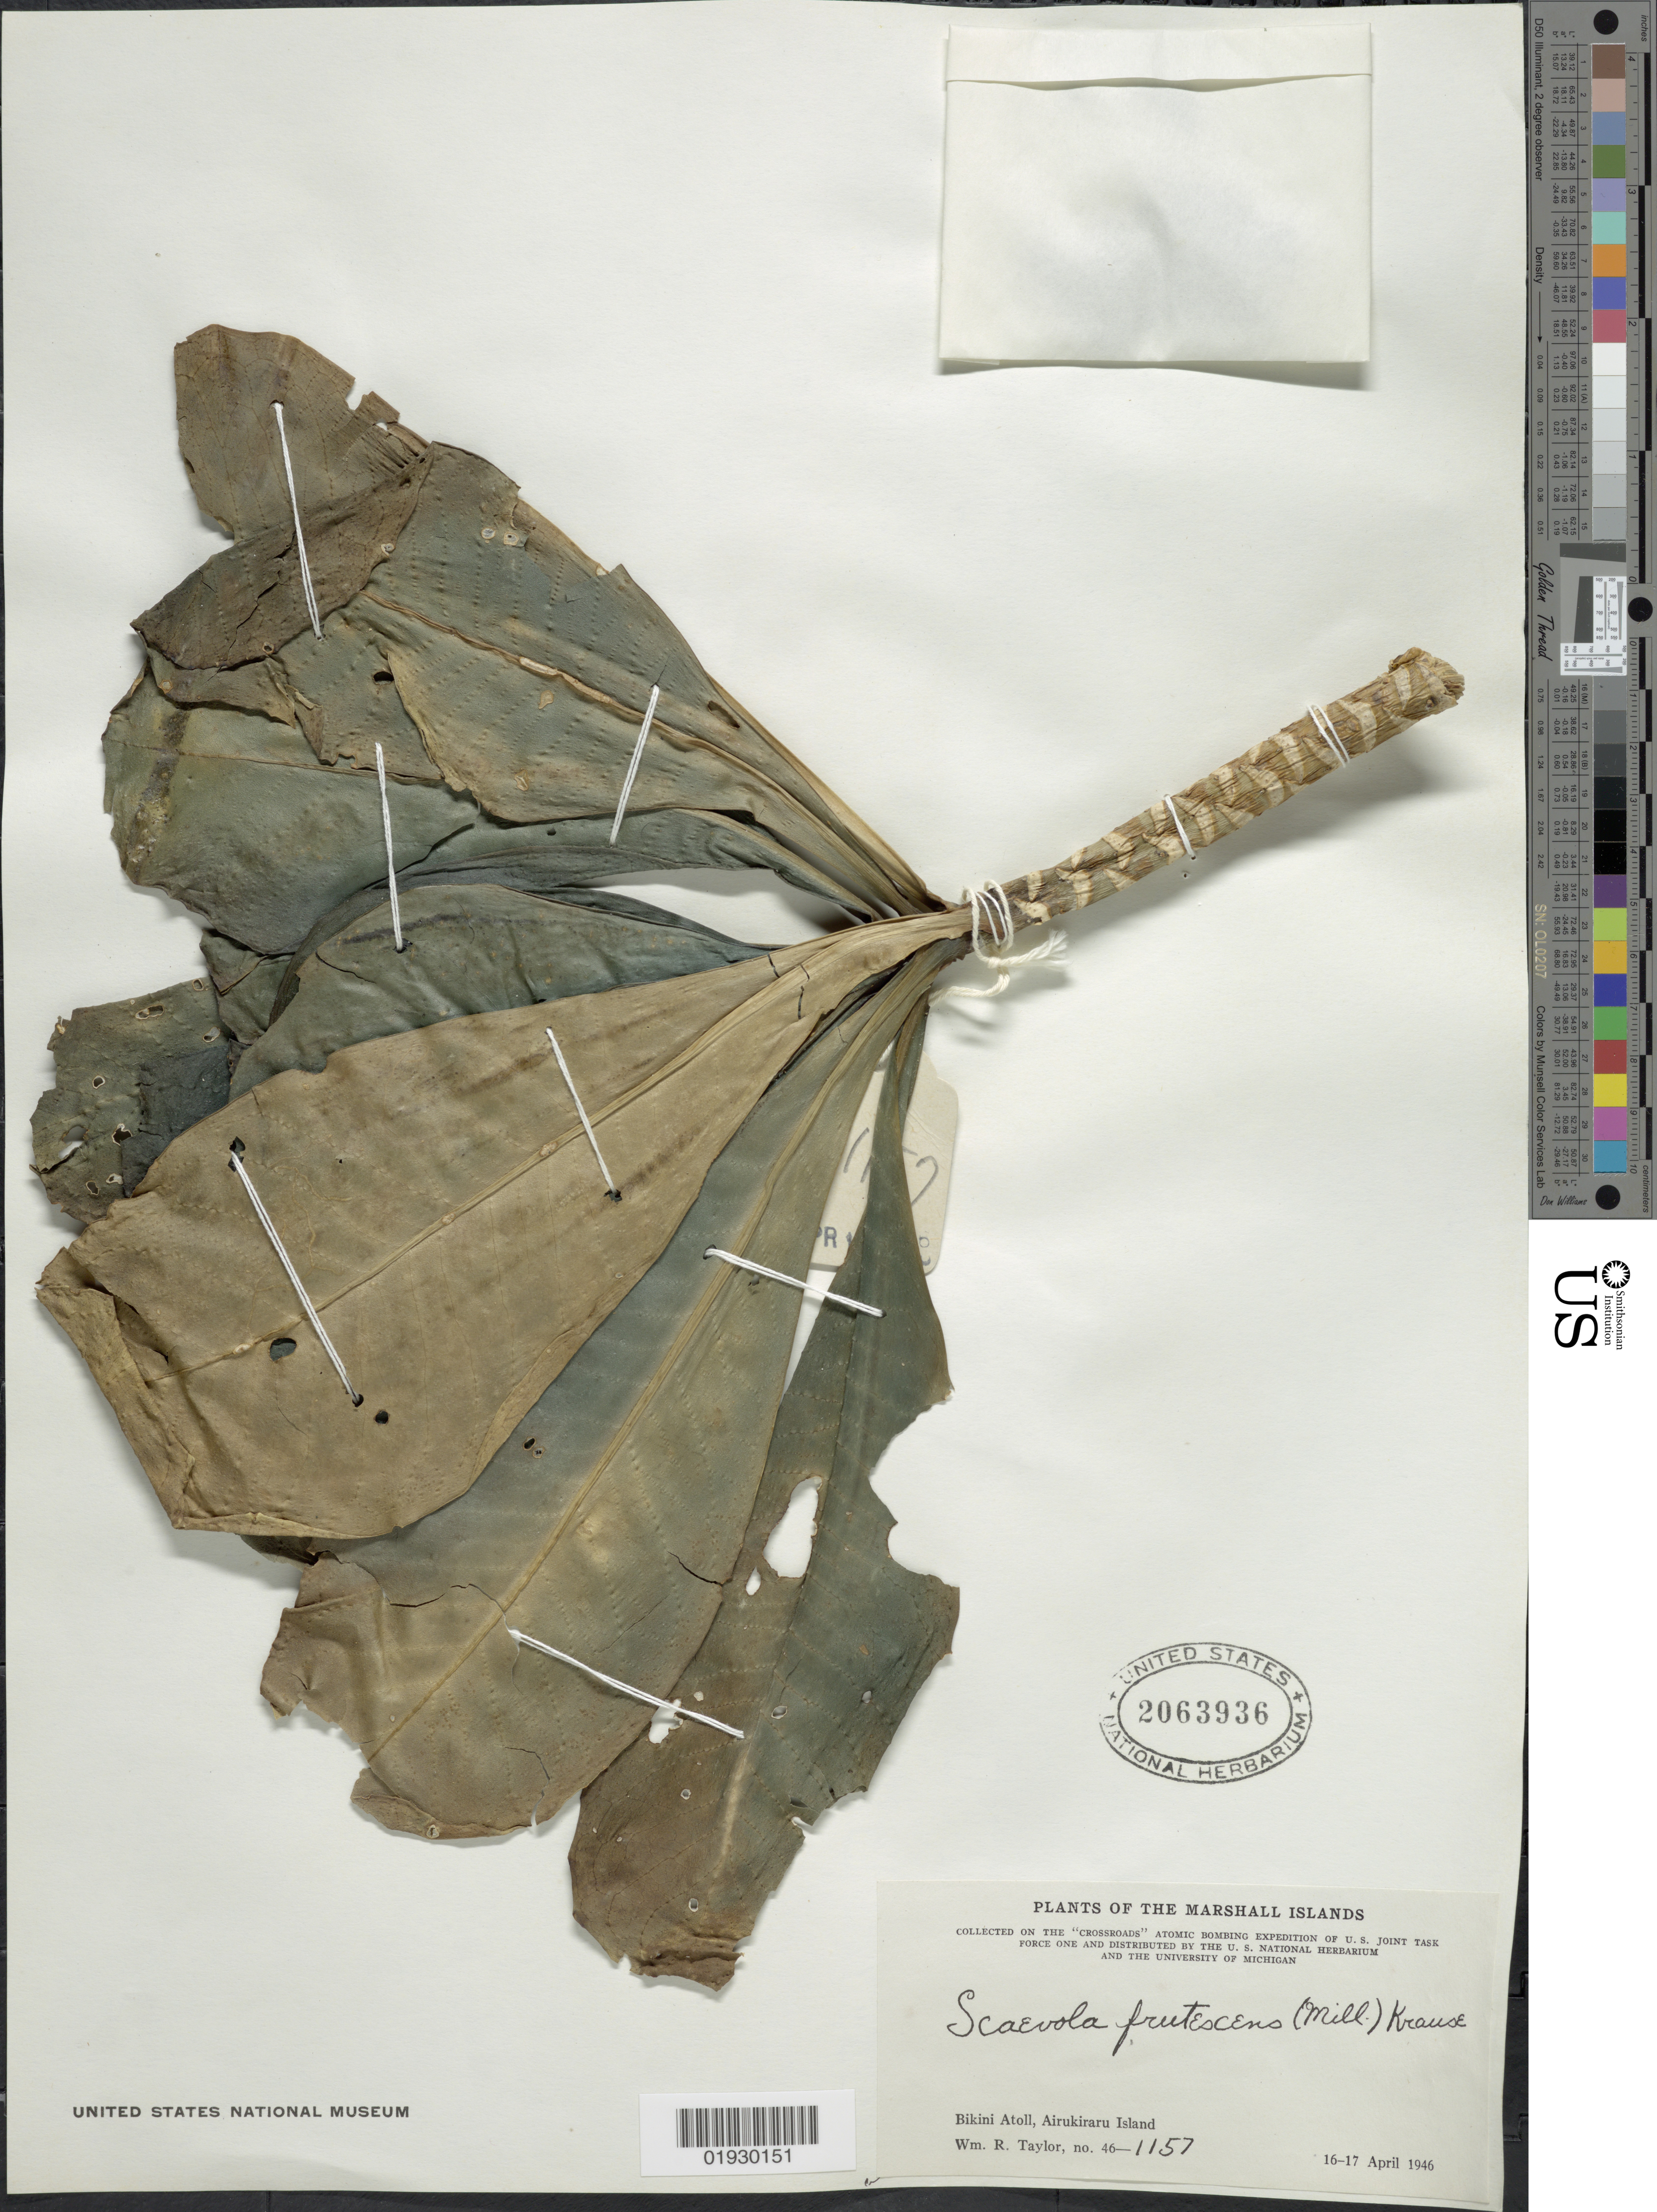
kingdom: Plantae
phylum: Tracheophyta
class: Magnoliopsida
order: Asterales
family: Goodeniaceae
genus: Scaevola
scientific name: Scaevola taccada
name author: (Gaertn.) Roxb.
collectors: W. R. Taylor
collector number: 46-1157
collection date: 1946-04-16/1946-04-17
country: Marshall Islands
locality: Bikini Atoll, Airukiraru Island.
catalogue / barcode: US 2063936